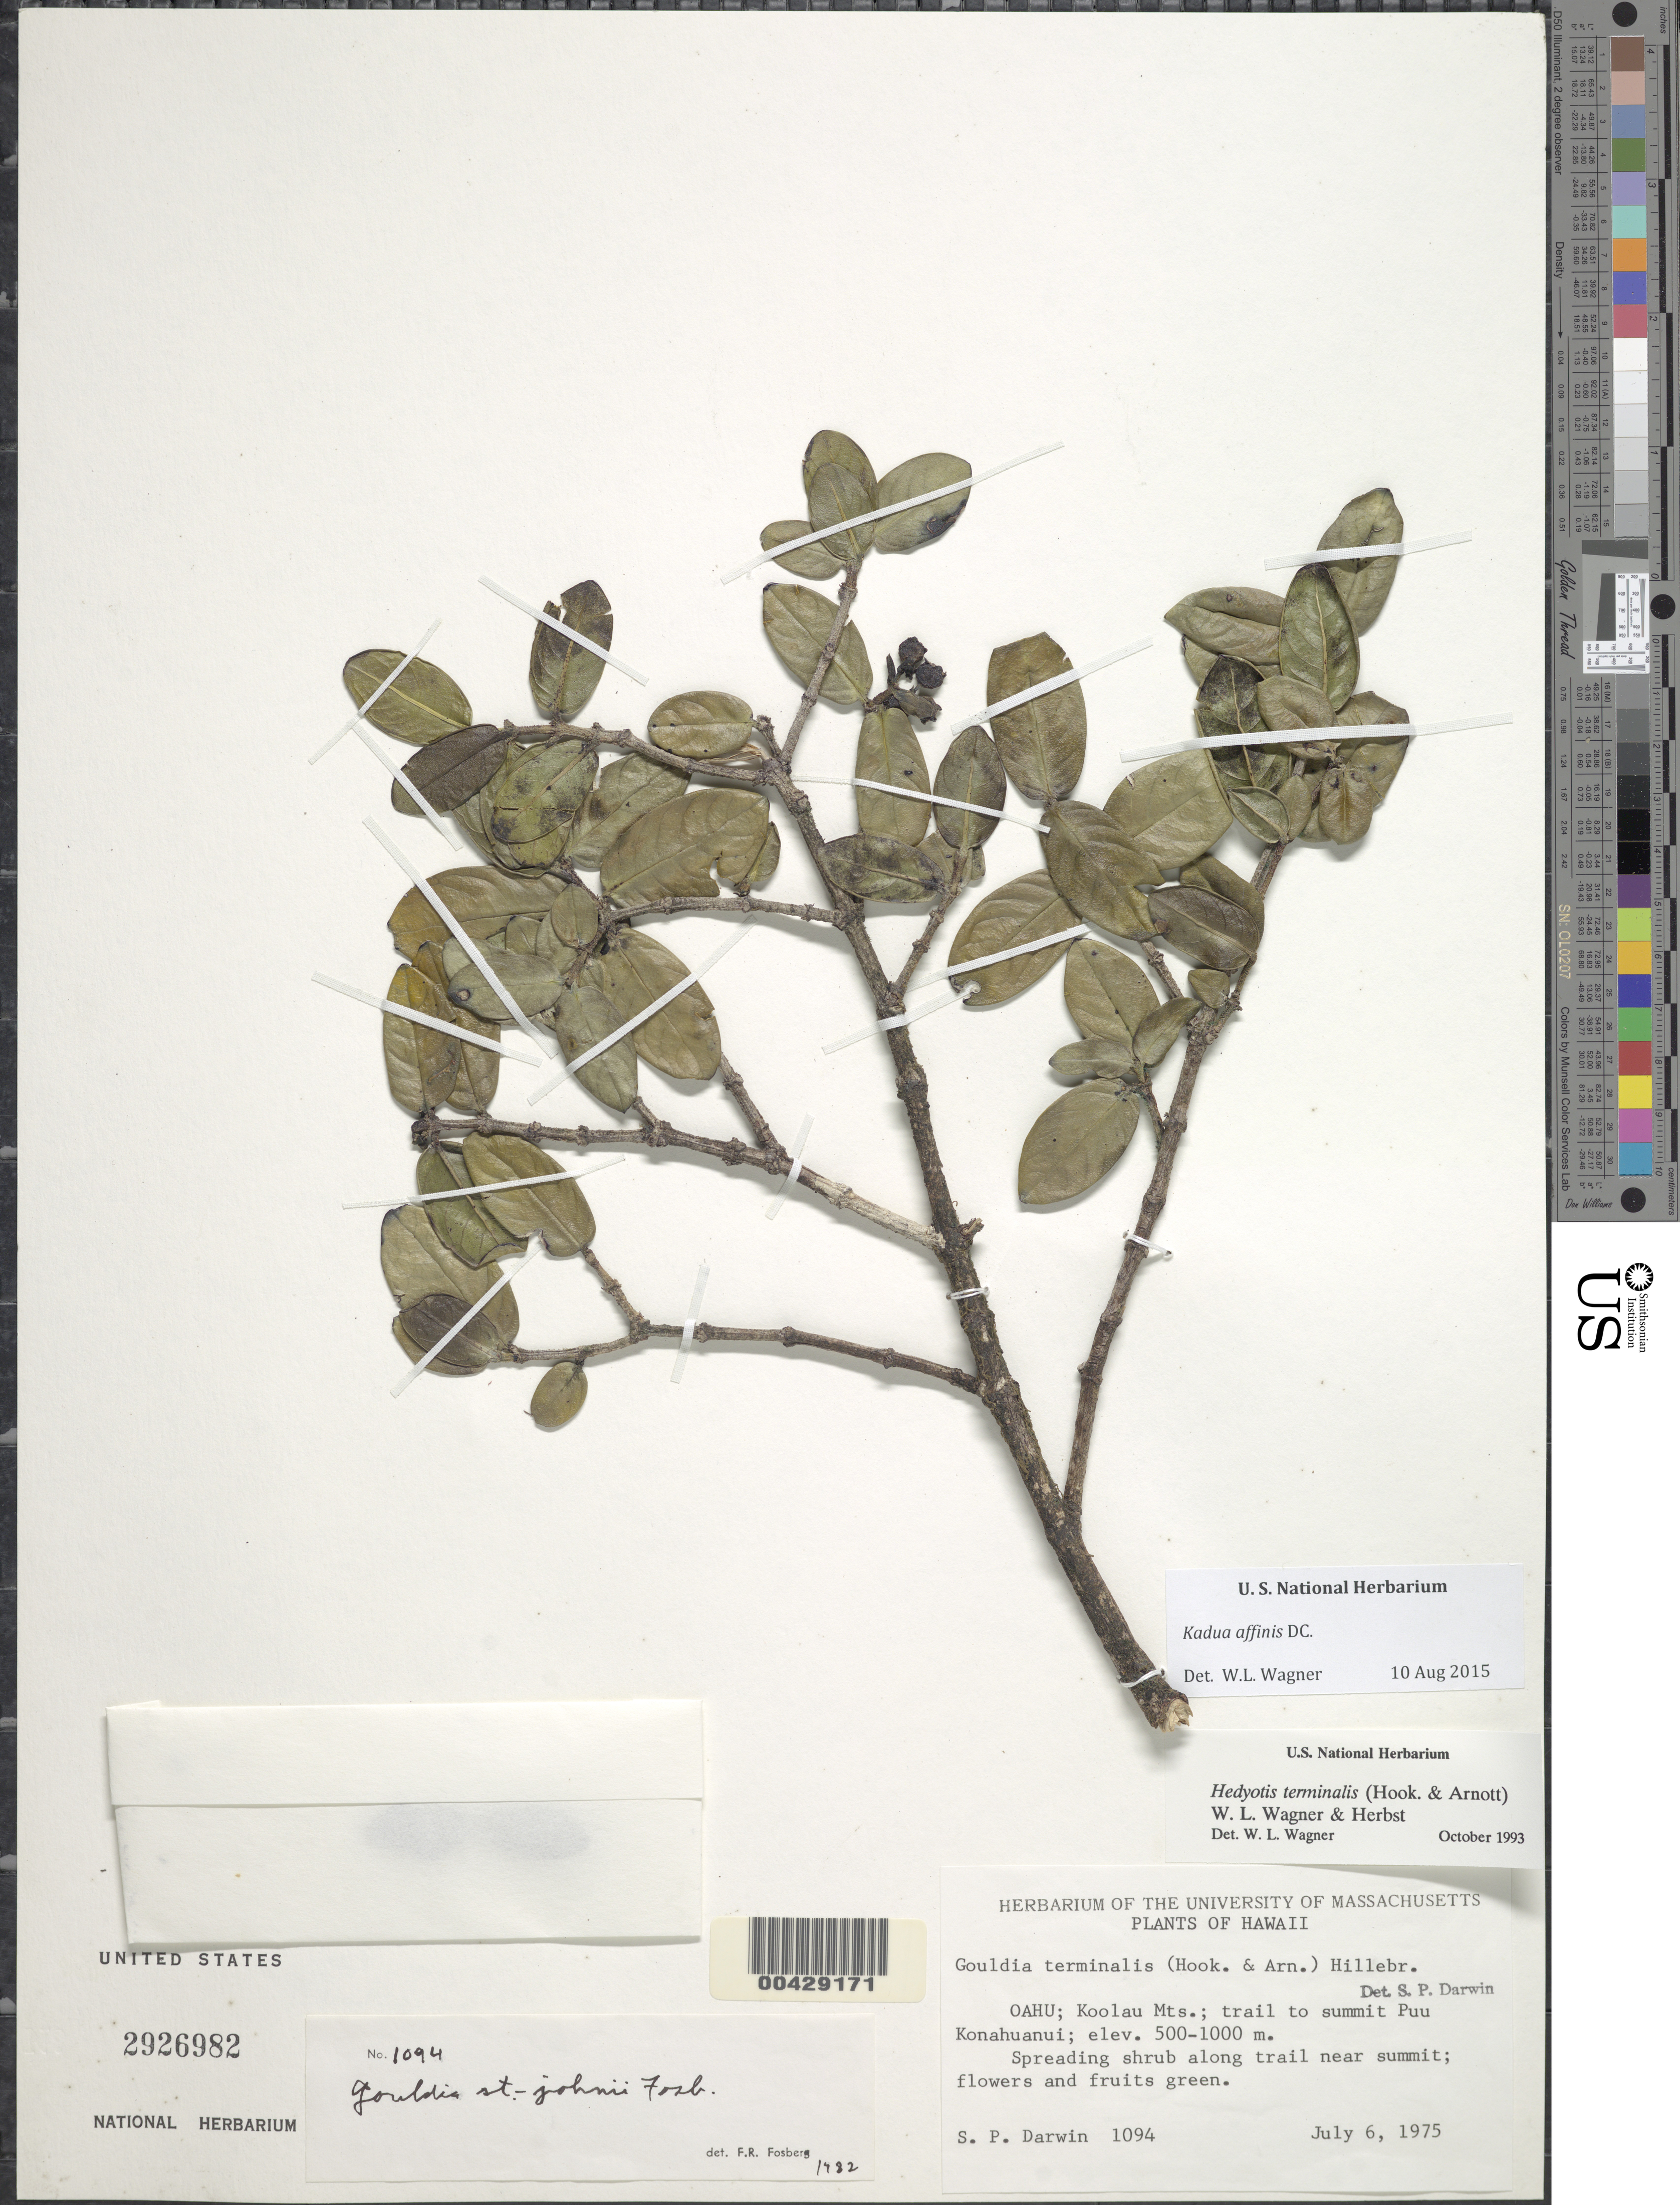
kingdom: Plantae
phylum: Tracheophyta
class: Magnoliopsida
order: Gentianales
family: Rubiaceae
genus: Kadua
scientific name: Kadua affinis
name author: DC.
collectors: S. P. Darwin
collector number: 1094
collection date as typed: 6 Jul 1975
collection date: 1975-07-06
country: United States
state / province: Hawaii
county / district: Honolulu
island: Oahu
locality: Koolau Mountains; trail to summit Puu Konahuanui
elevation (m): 500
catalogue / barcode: US 2926982